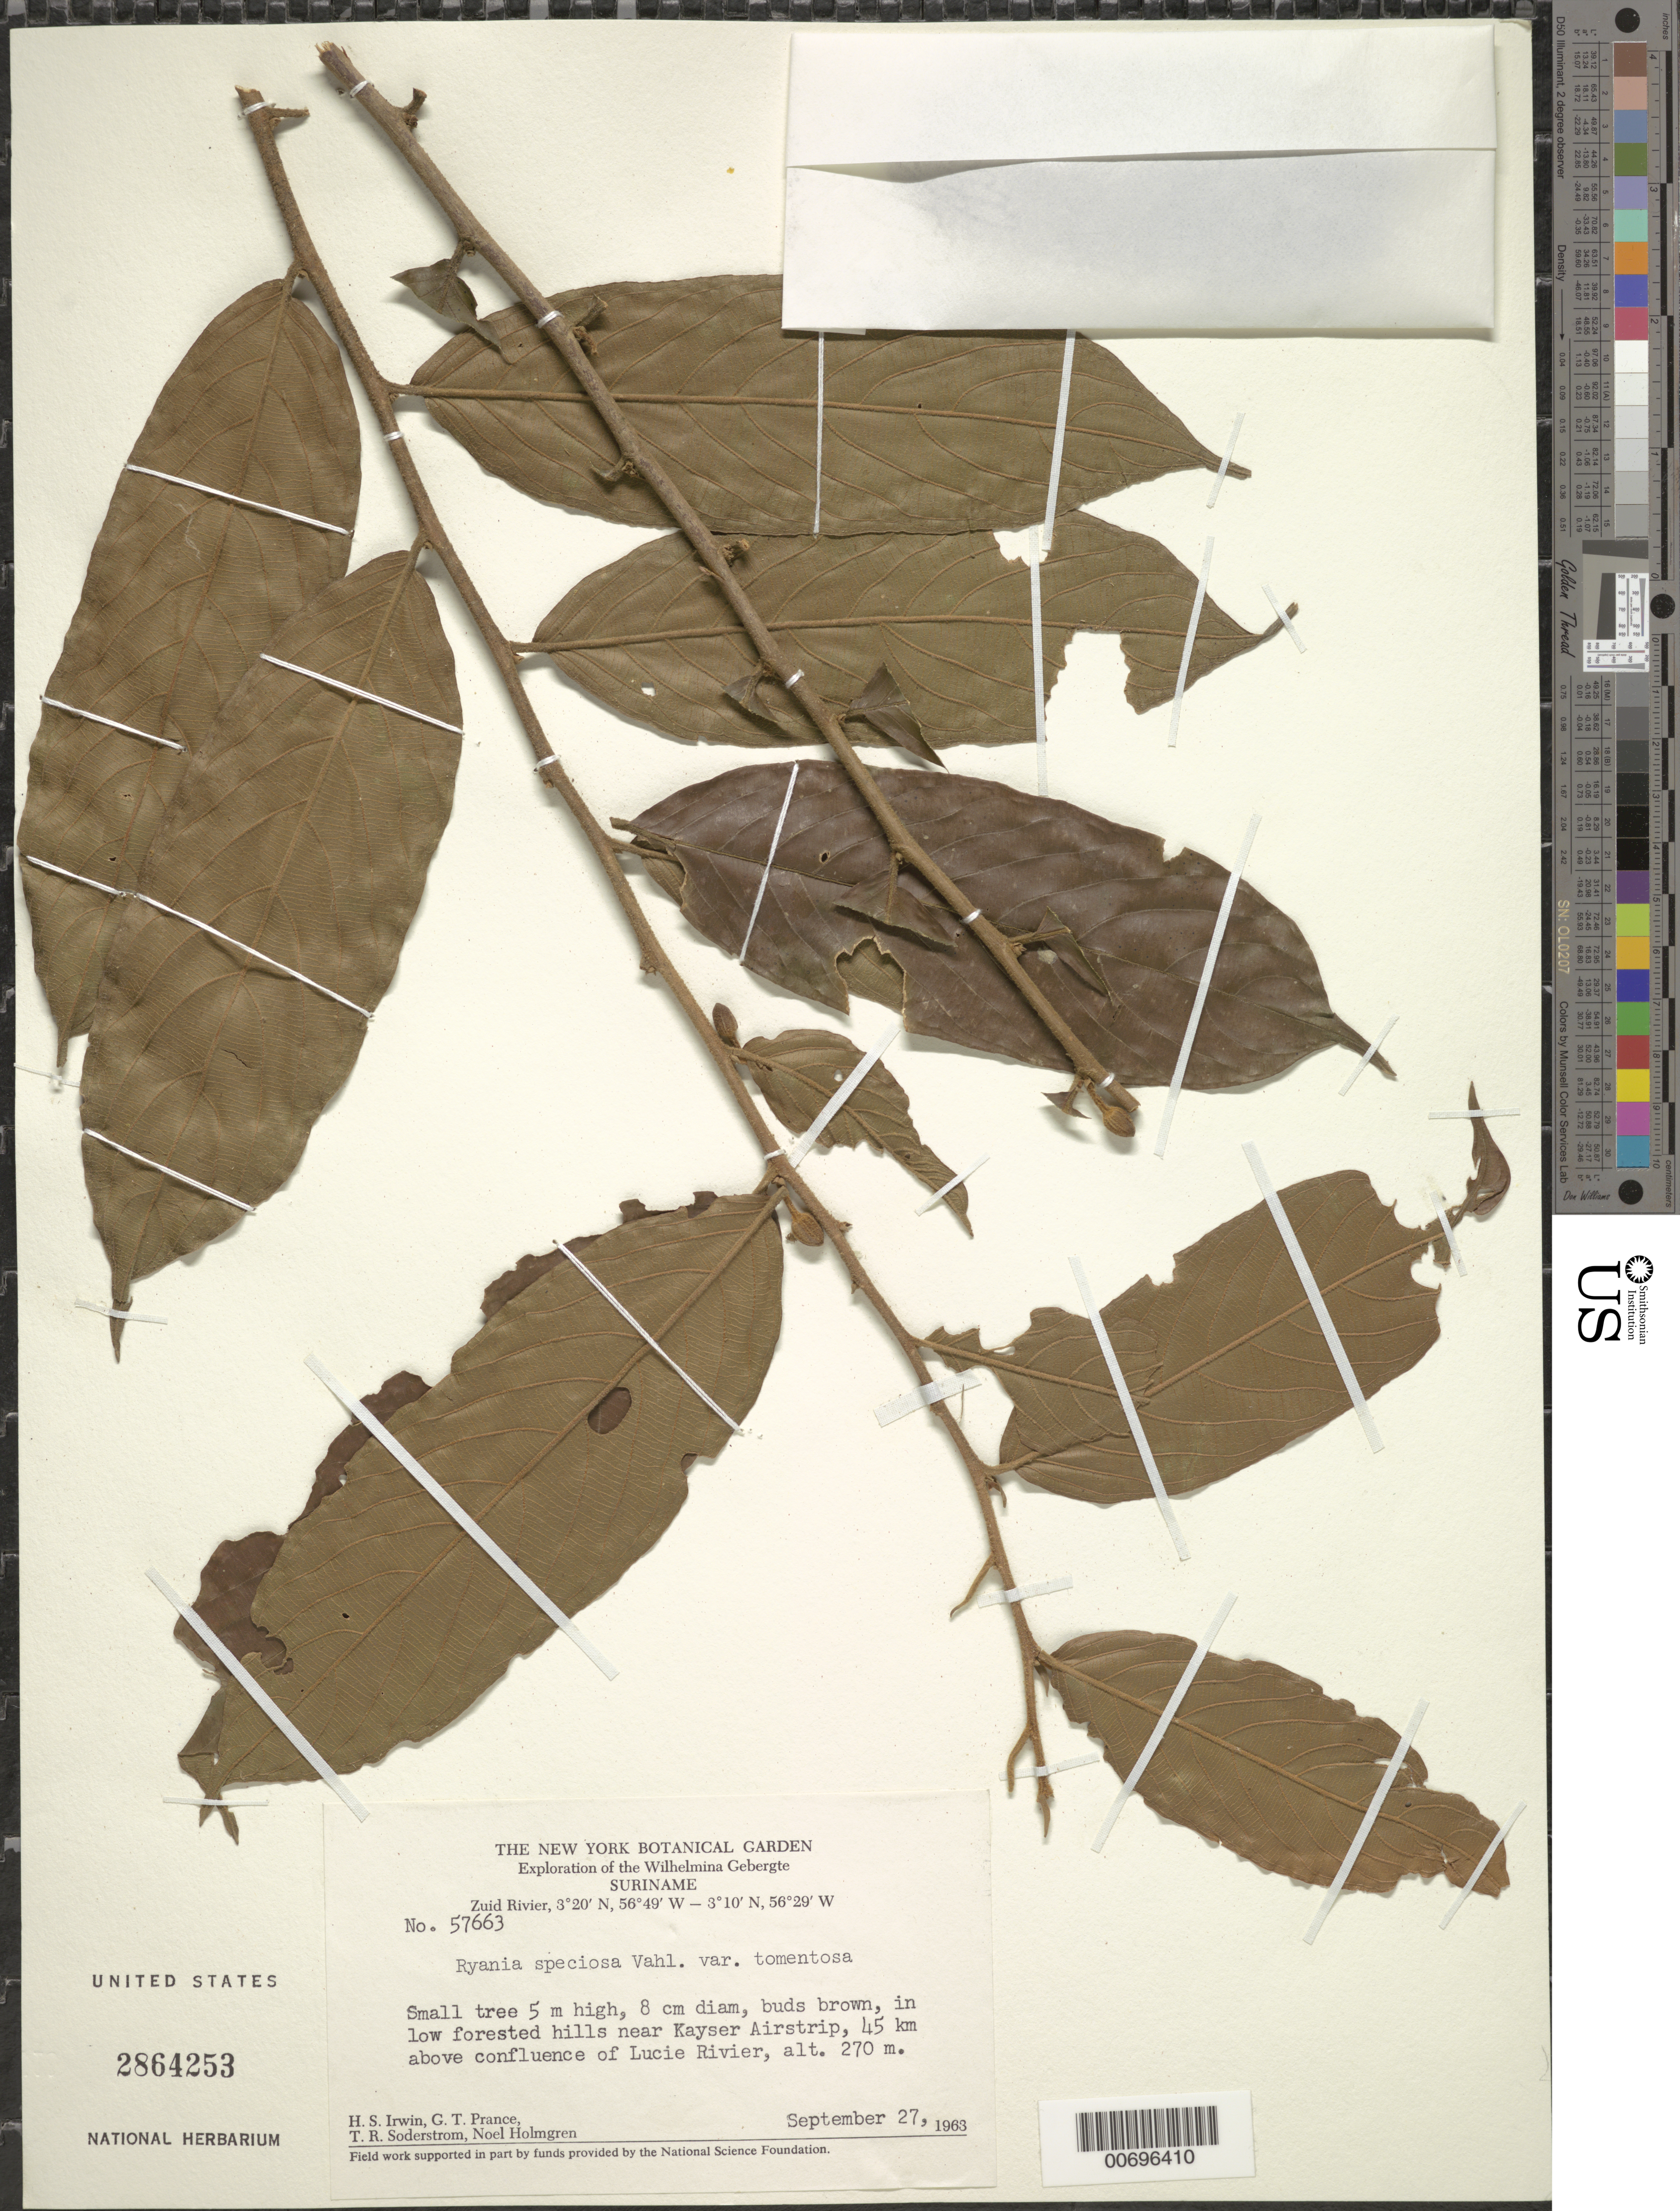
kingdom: Plantae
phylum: Tracheophyta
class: Magnoliopsida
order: Malpighiales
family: Salicaceae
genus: Ryania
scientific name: Ryania speciosa var. tomentosa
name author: (Miq.) Monach.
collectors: H. Irwin, G. T. Prance, T. R. Soderstrom & N. H. Holmgren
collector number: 57663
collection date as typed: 27-Sep-63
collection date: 1963-09-27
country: Suriname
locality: Kayser Airstrip, Zuid R., 45 km above confl. with Lucie R., Wilhelmina Gebergte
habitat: In low forested hills near Kayser Airstrip.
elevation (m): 270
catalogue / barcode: US 2864253